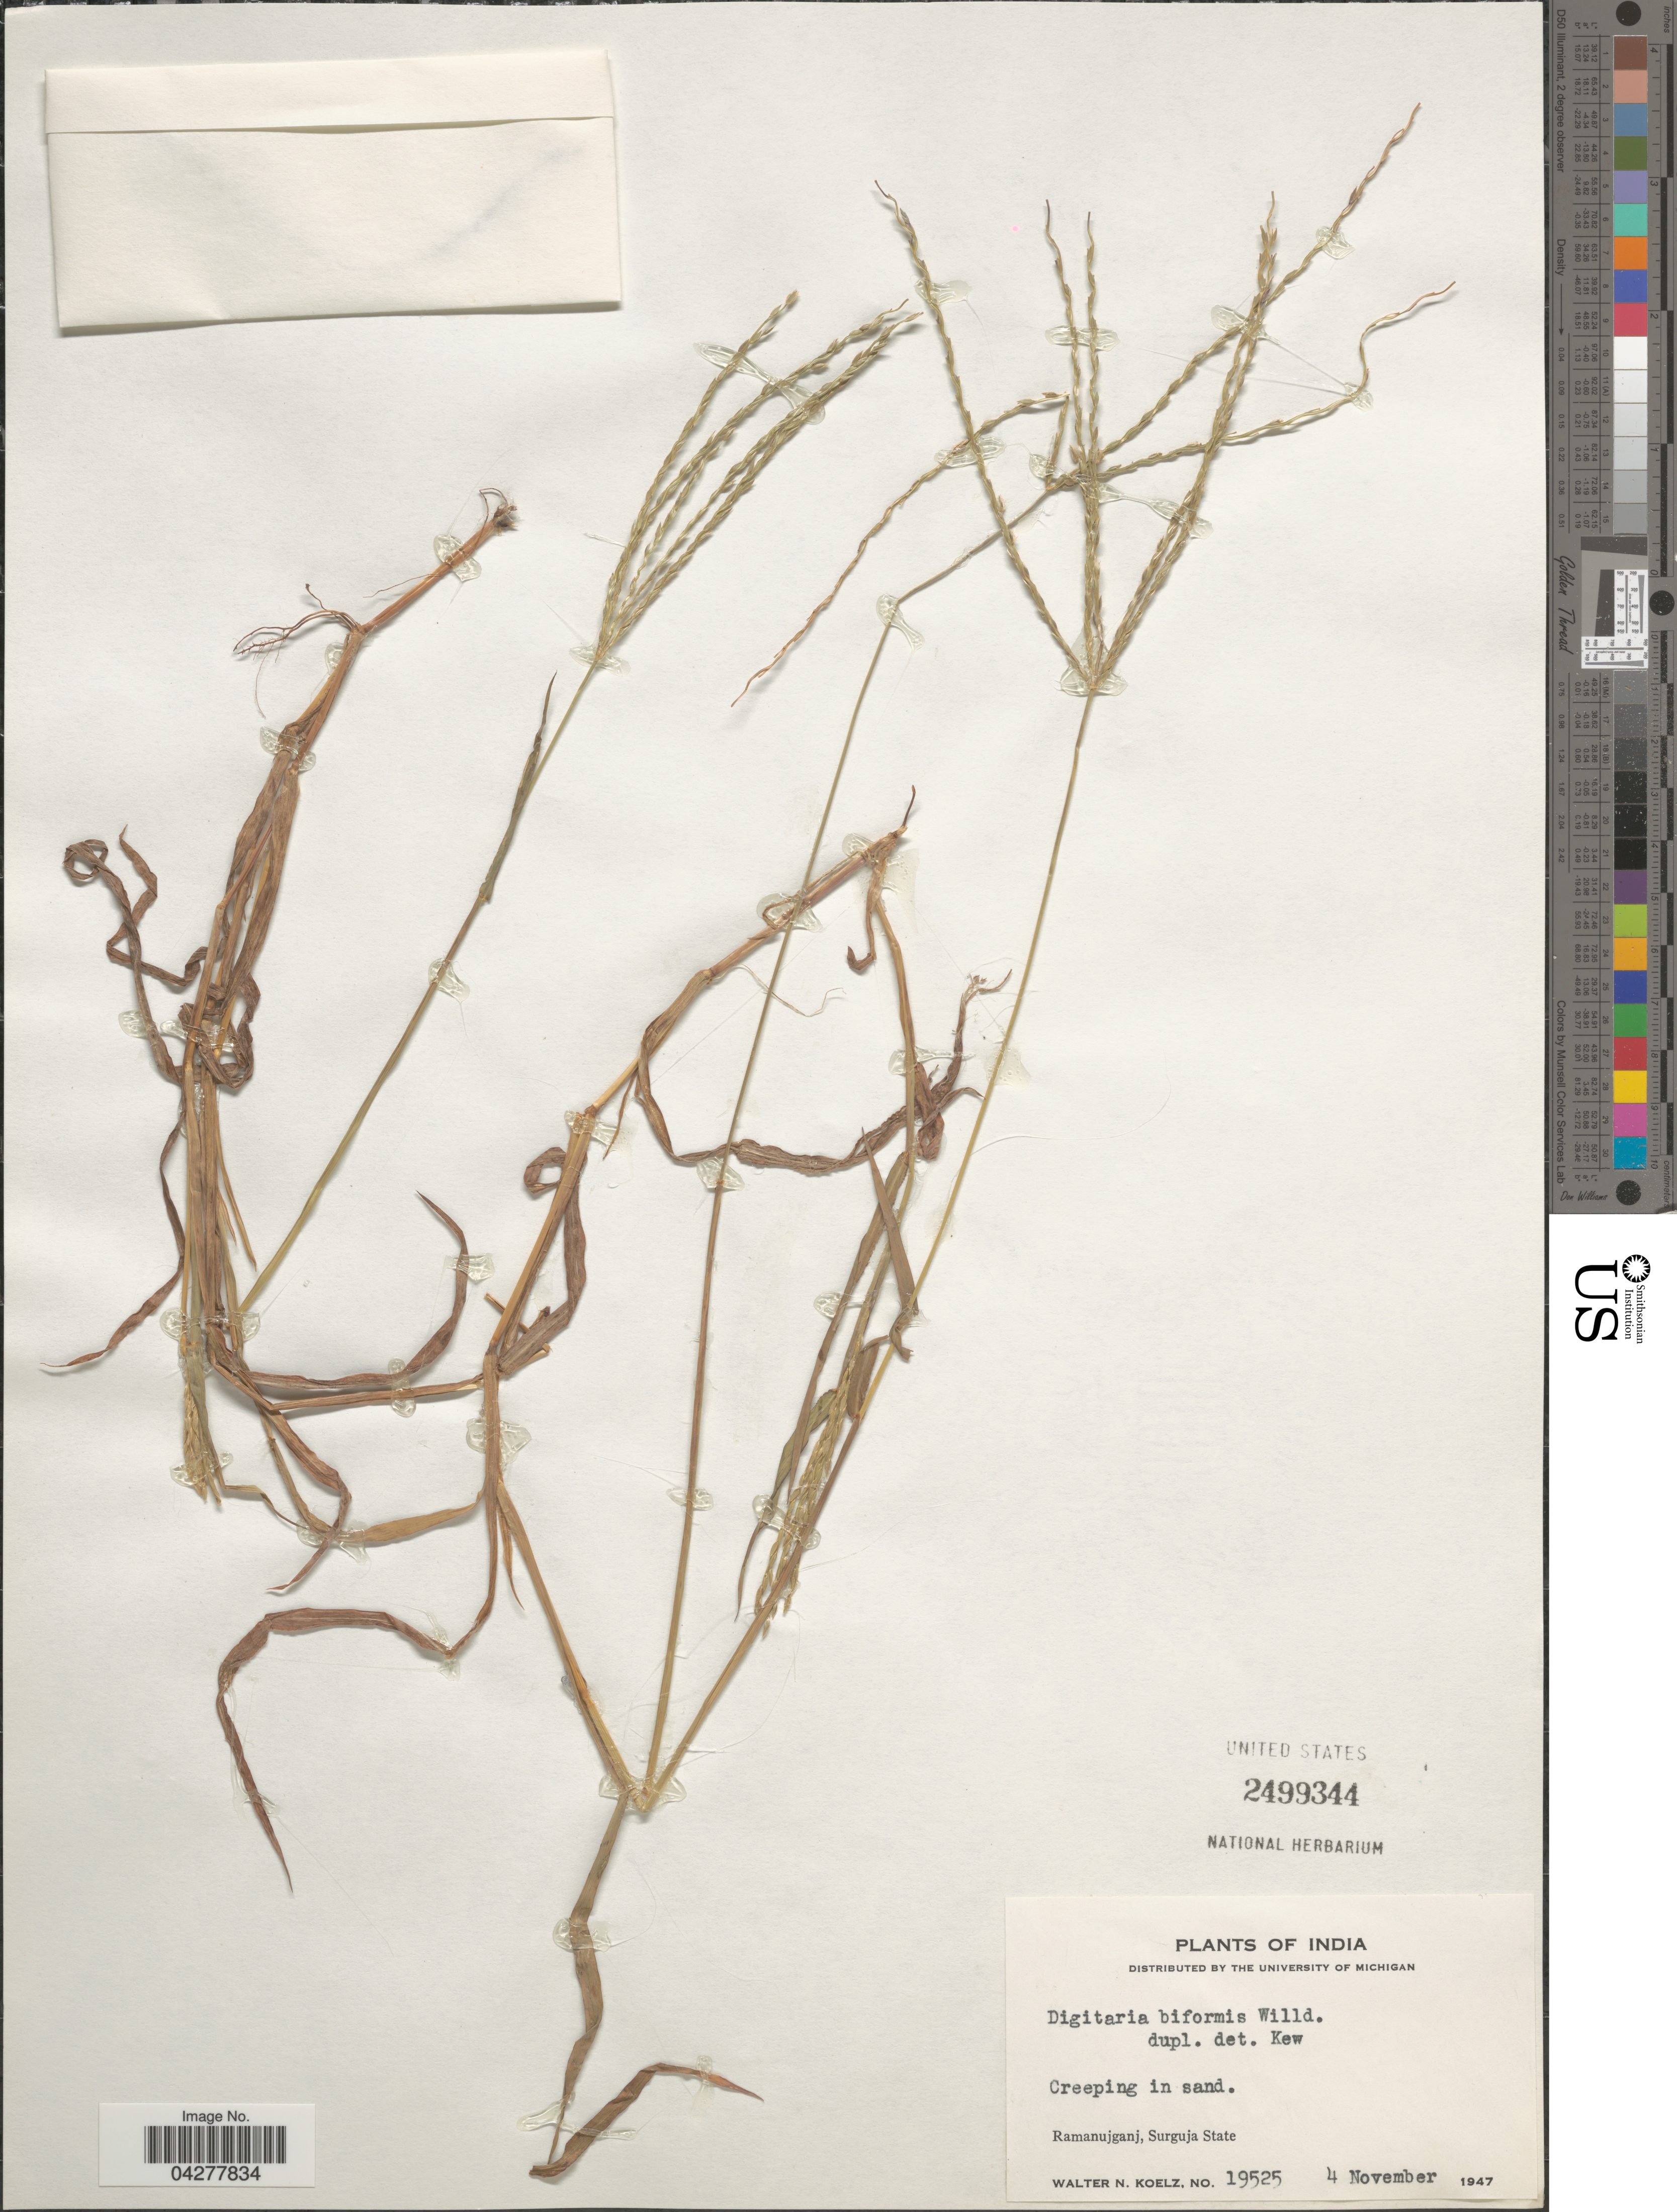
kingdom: Plantae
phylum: Tracheophyta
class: Liliopsida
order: Poales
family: Poaceae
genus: Digitaria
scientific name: Digitaria bicornis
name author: (Lam.) Roem. & Schult.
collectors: W. N. Koelz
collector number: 19525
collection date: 1947-11-04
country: India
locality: Ramanujganj, Surguja State.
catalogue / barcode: US 2499344